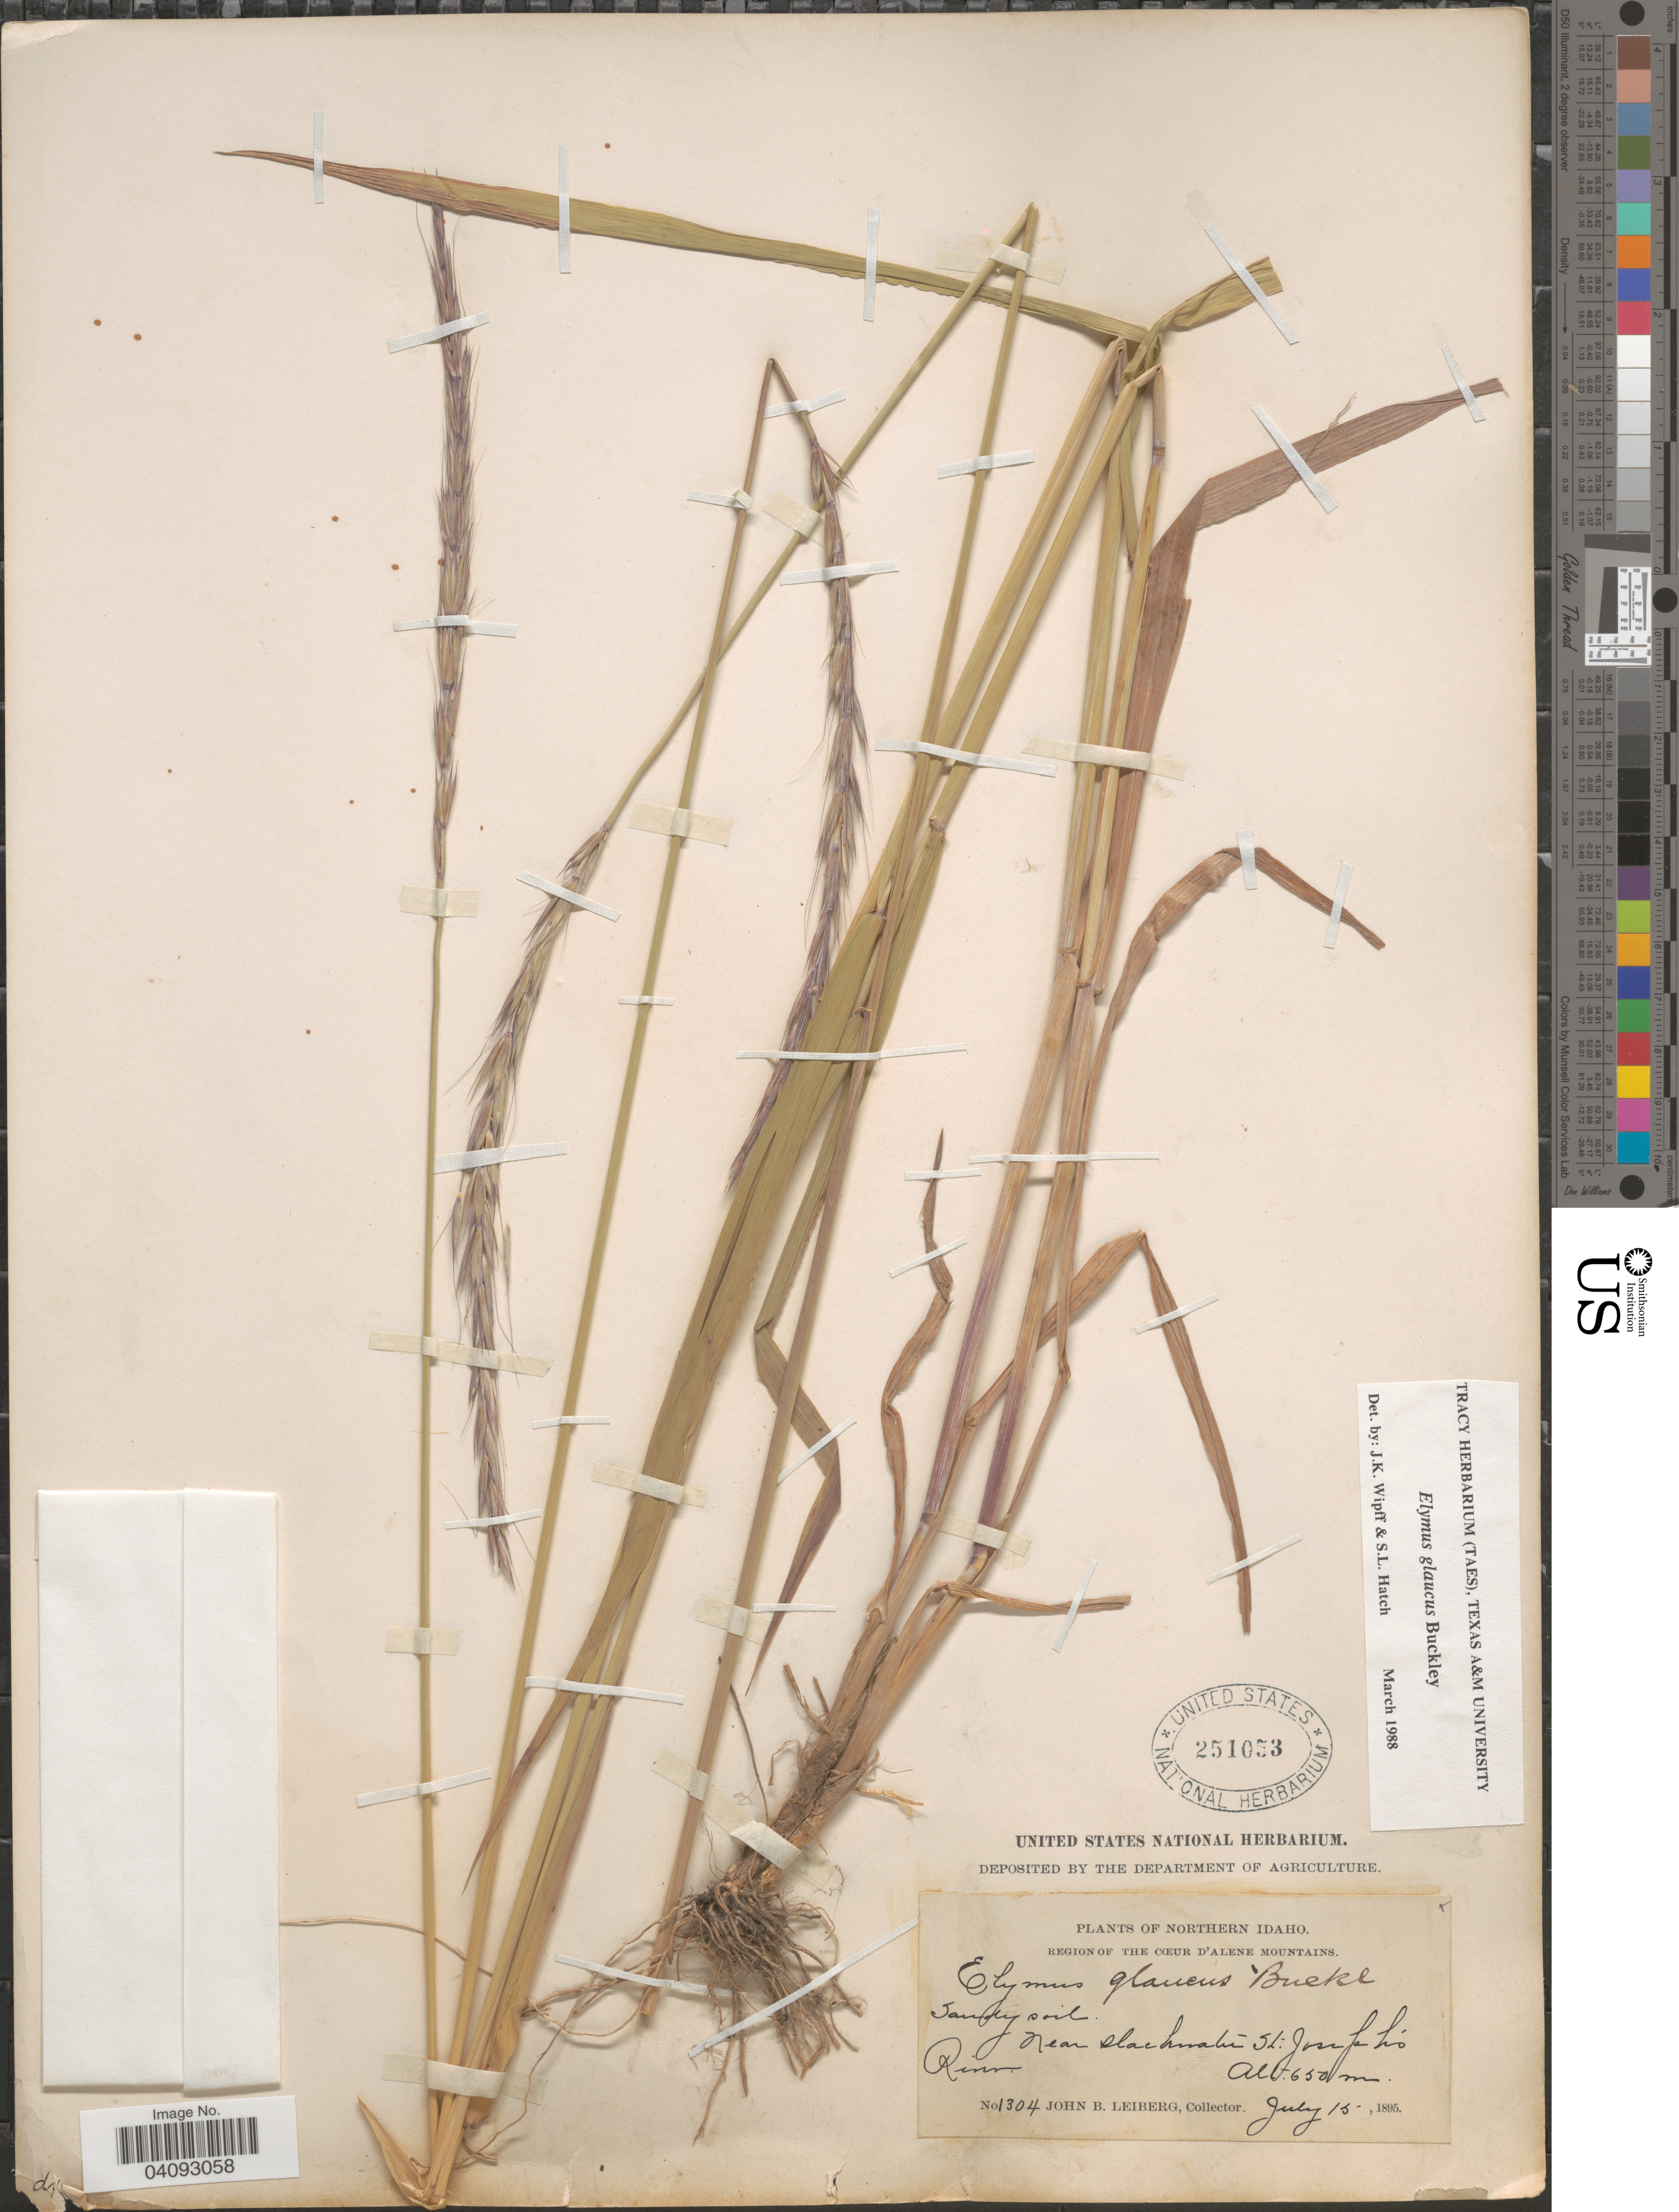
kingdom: Plantae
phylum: Tracheophyta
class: Liliopsida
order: Poales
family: Poaceae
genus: Elymus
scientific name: Elymus glaucus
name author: Buckley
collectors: J. B. Leiberg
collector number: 1304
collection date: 1895-07-15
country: United States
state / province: Idaho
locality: Northern Idaho. Region of the Coeur d' Alene Mountains. Near slackwater St. Joseph's River.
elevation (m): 650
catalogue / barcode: US 251053